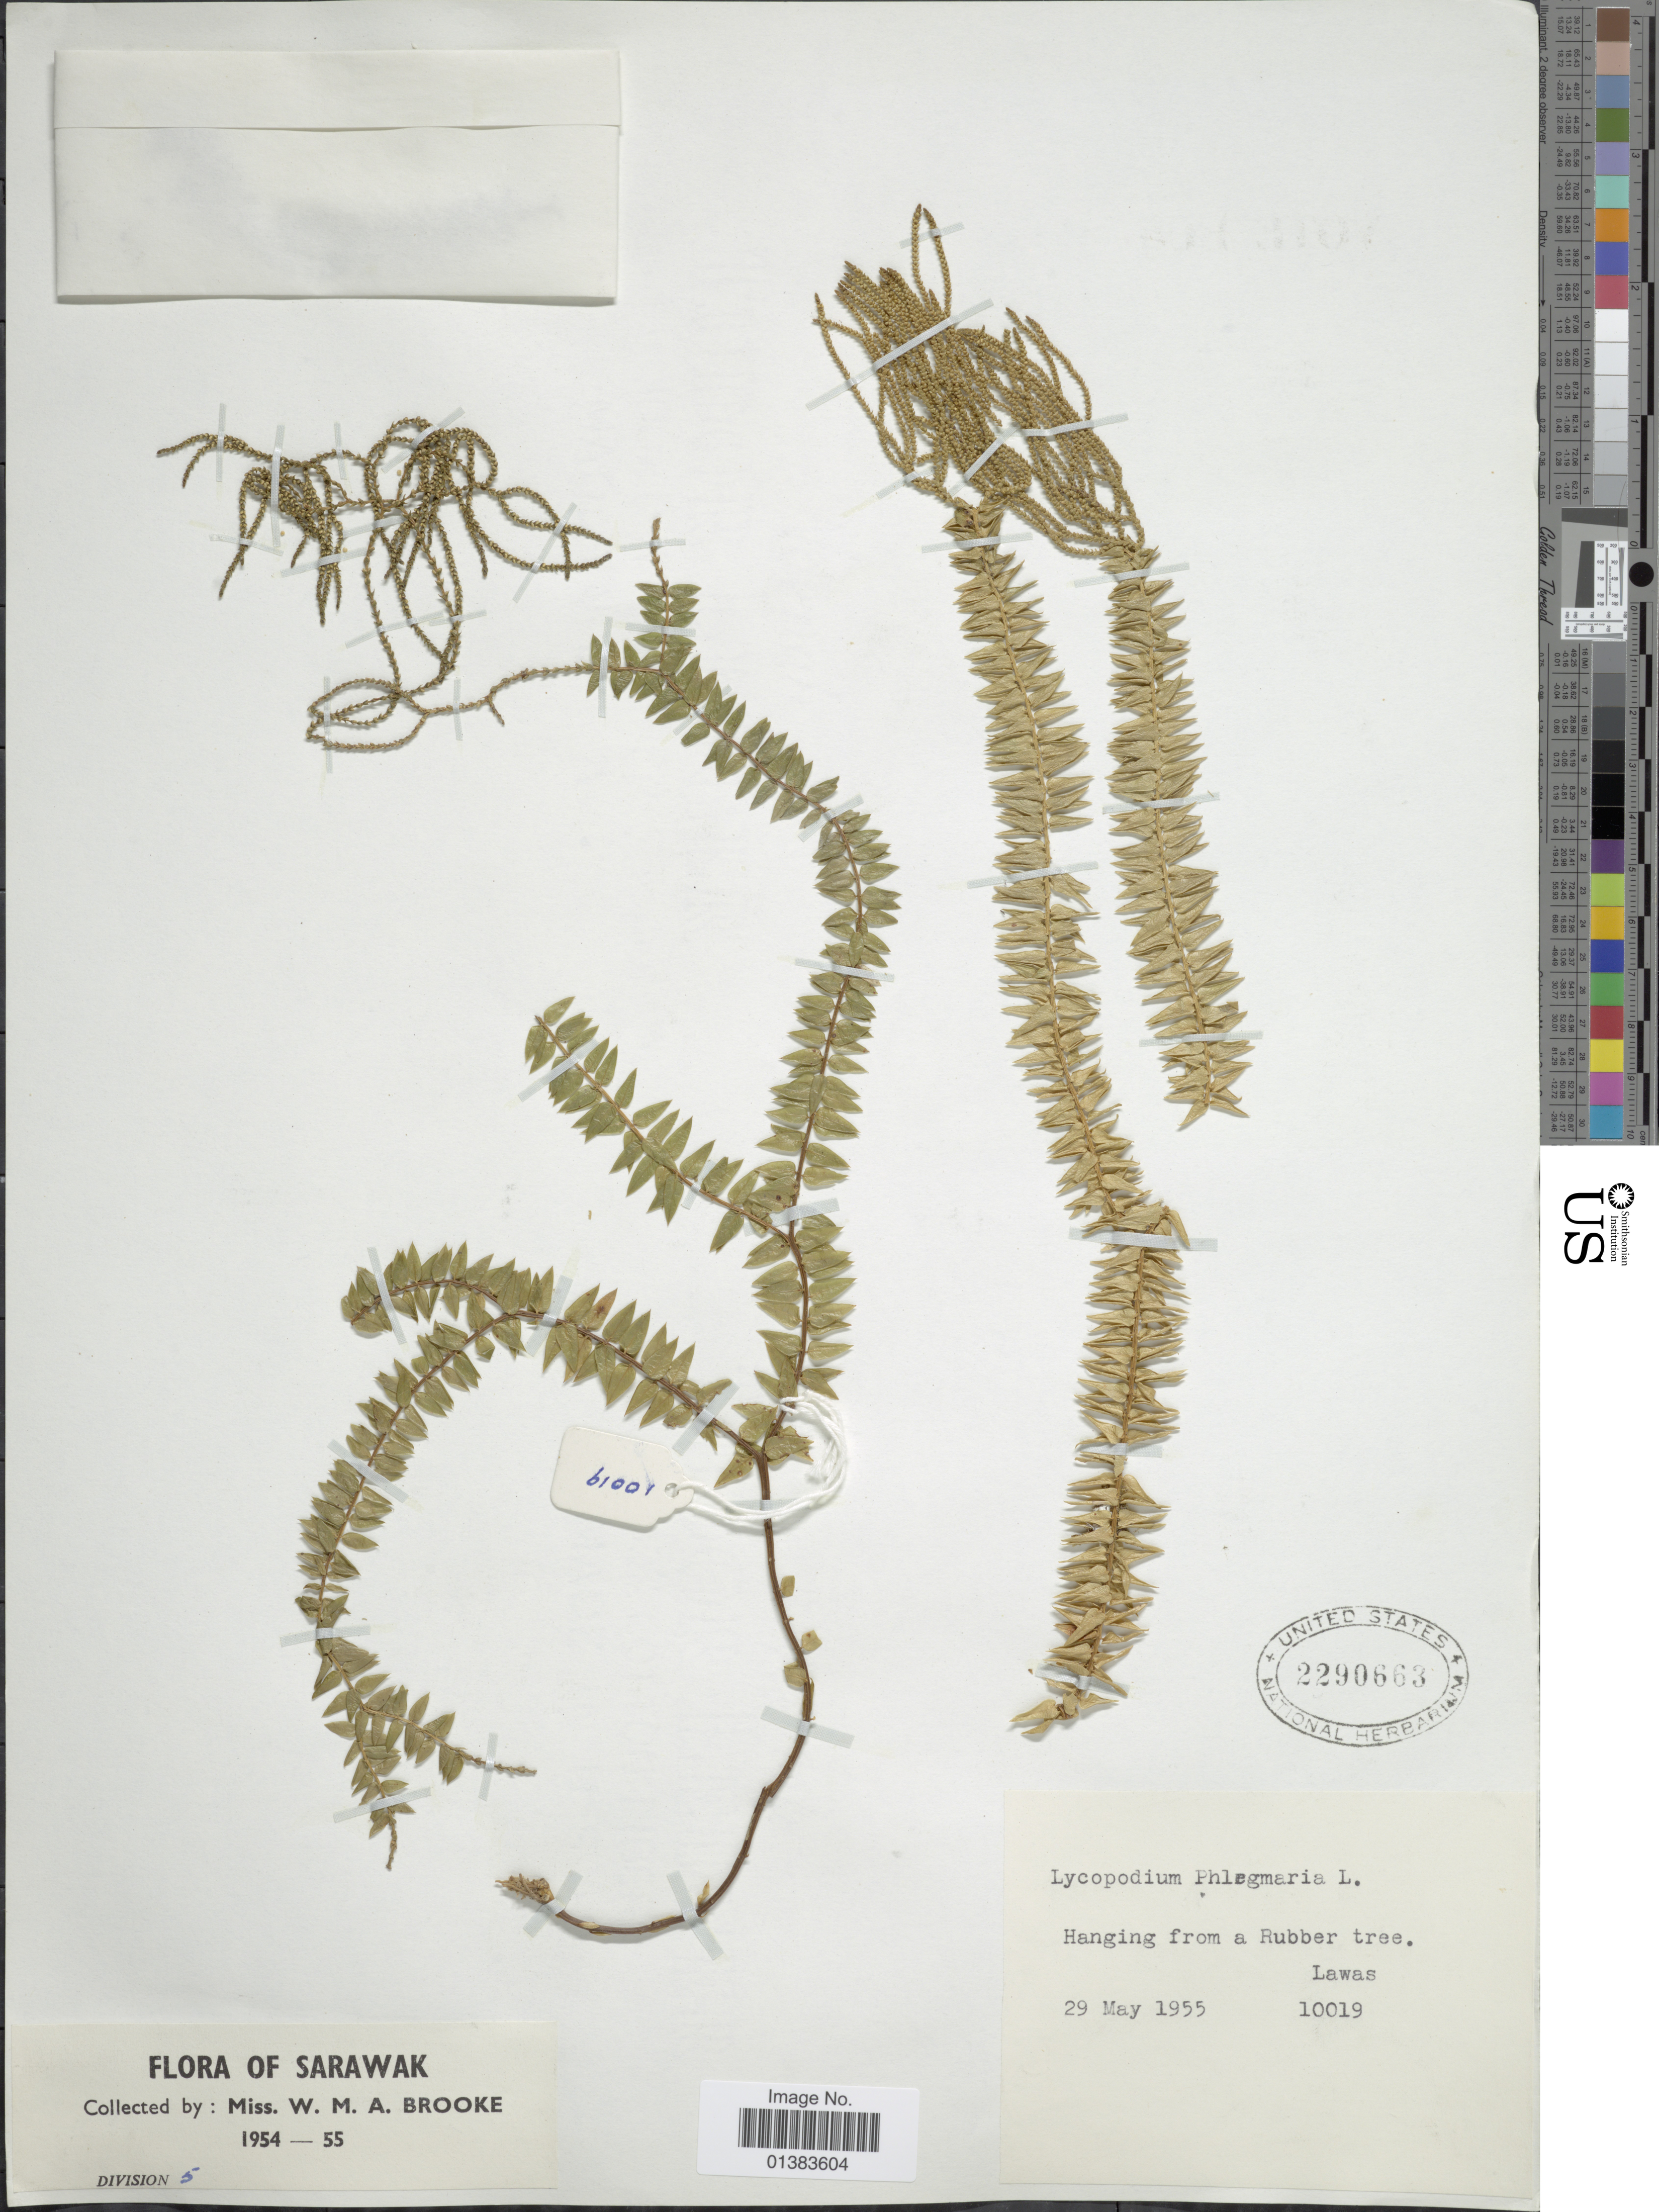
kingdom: Plantae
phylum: Tracheophyta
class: Lycopodiopsida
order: Lycopodiales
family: Lycopodiaceae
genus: Phlegmariurus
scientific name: Phlegmariurus phlegmaria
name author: (L.) Holub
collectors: W. Brooke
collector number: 10019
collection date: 1955-05-29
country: Malaysia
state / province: Sarawak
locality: Hanging from a Rubber tree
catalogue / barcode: US 2290663